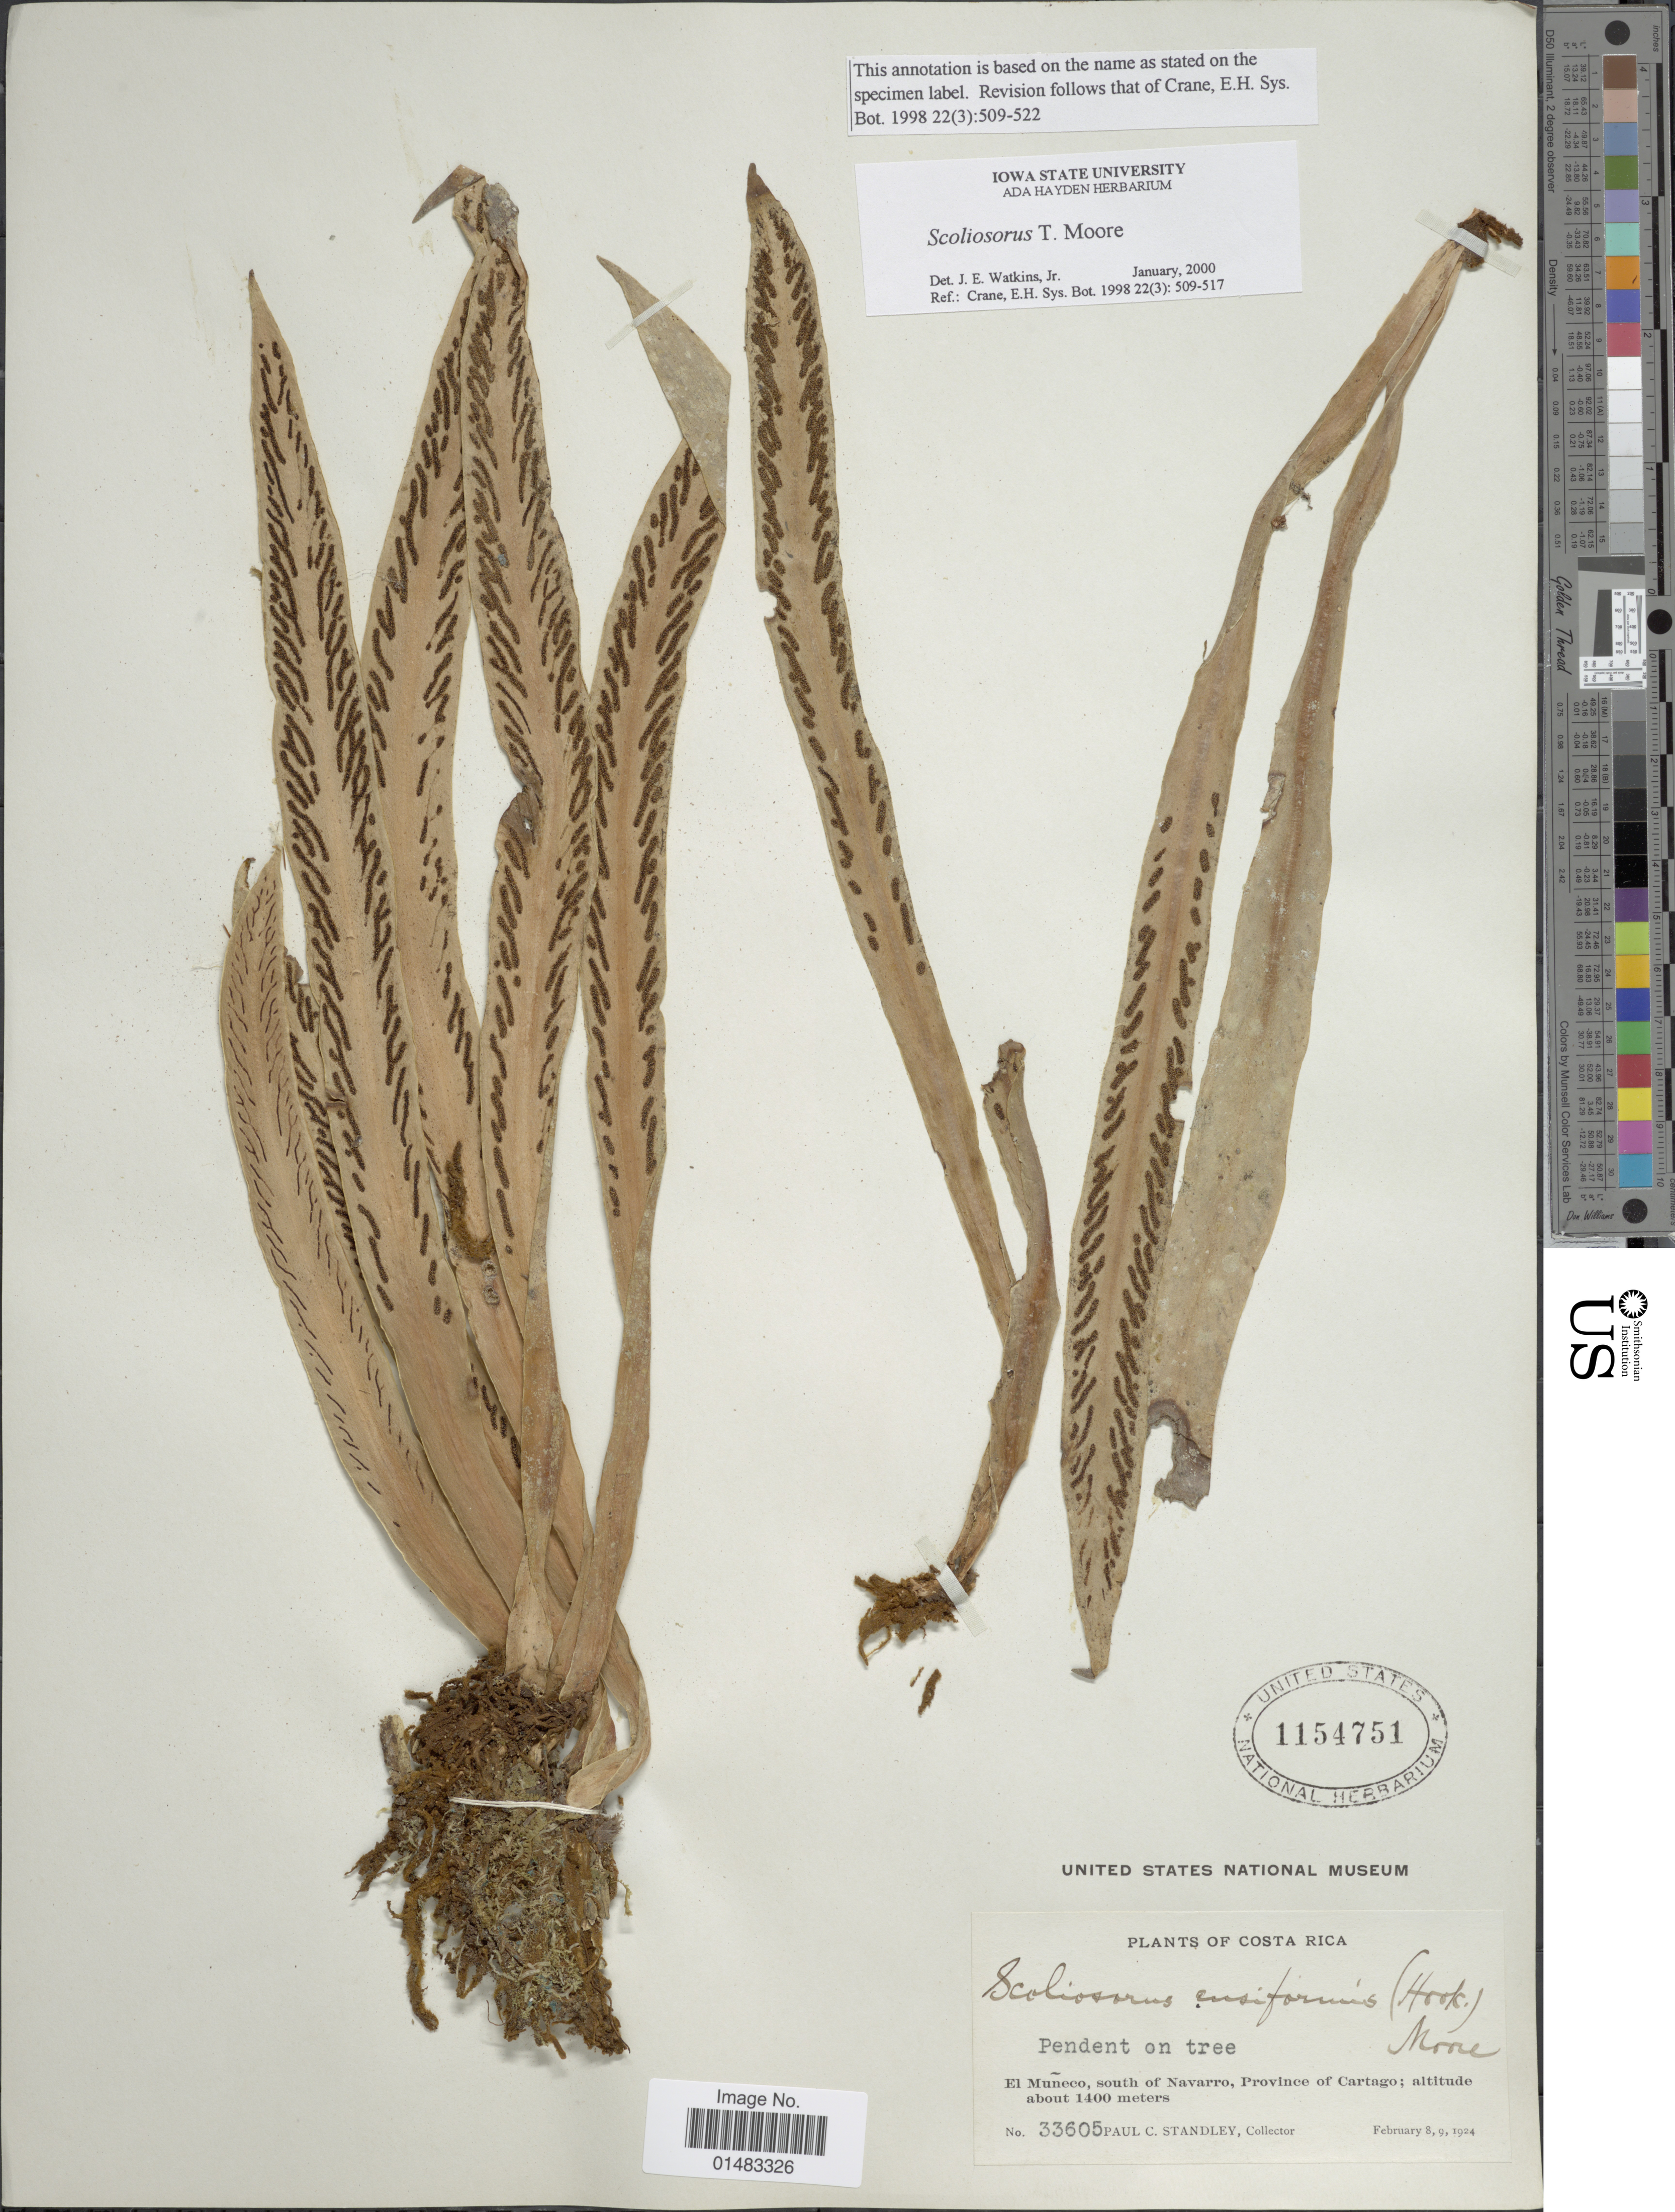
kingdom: Plantae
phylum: Tracheophyta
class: Polypodiopsida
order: Polypodiales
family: Pteridaceae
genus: Scoliosorus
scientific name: Scoliosorus ensiformis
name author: (Hook.) T. Moore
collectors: P. C. Standley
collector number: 33605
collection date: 1924-02-08/1924-02-09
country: Costa Rica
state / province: Cartago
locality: Plants of Costa Rica, El Muneco, south of Navarro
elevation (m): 1400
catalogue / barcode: US 1154751